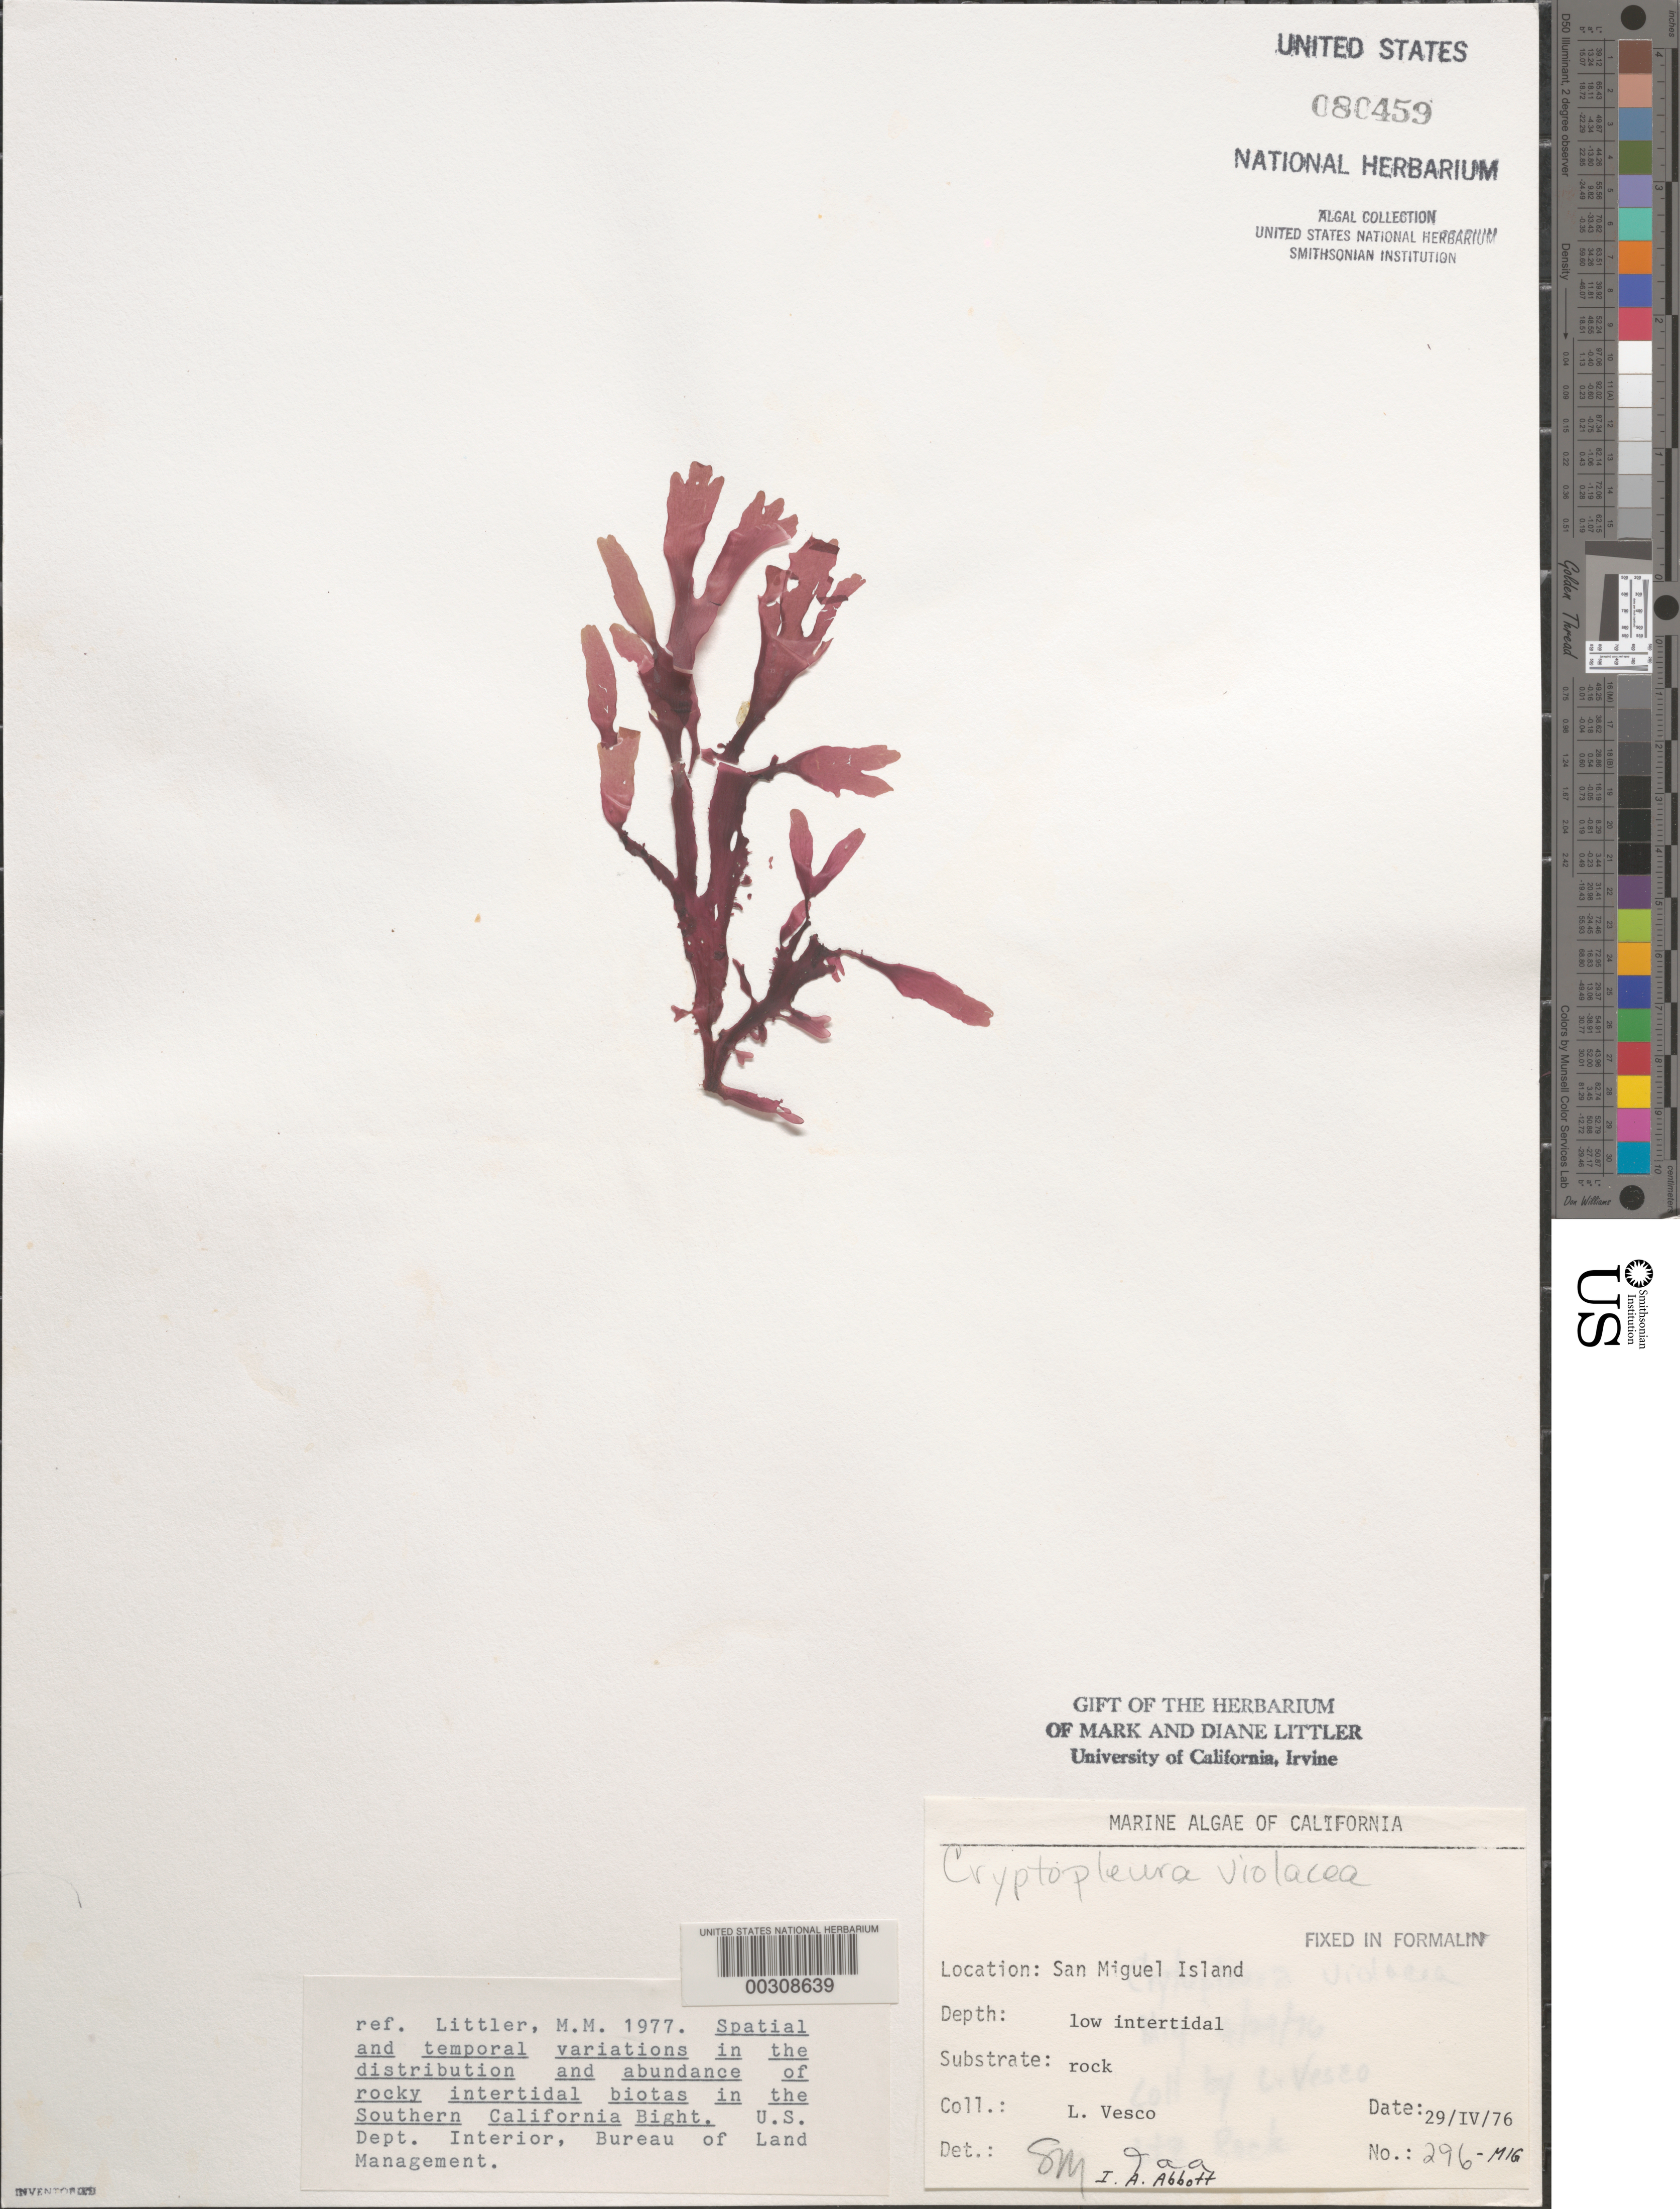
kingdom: Plantae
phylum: Rhodophyta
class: Florideophyceae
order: Ceramiales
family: Delesseriaceae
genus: Cryptopleura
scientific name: Cryptopleura violacea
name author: (J. Ag.) Kylin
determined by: Abbott, I. A.; Murray, S. N.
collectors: L. Vesco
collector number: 296-MIG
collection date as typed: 29 Apr 1976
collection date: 1976-04-29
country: United States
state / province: California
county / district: Santa Barbara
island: San Miguel Island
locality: Cuyler Harbor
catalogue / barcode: US 80459